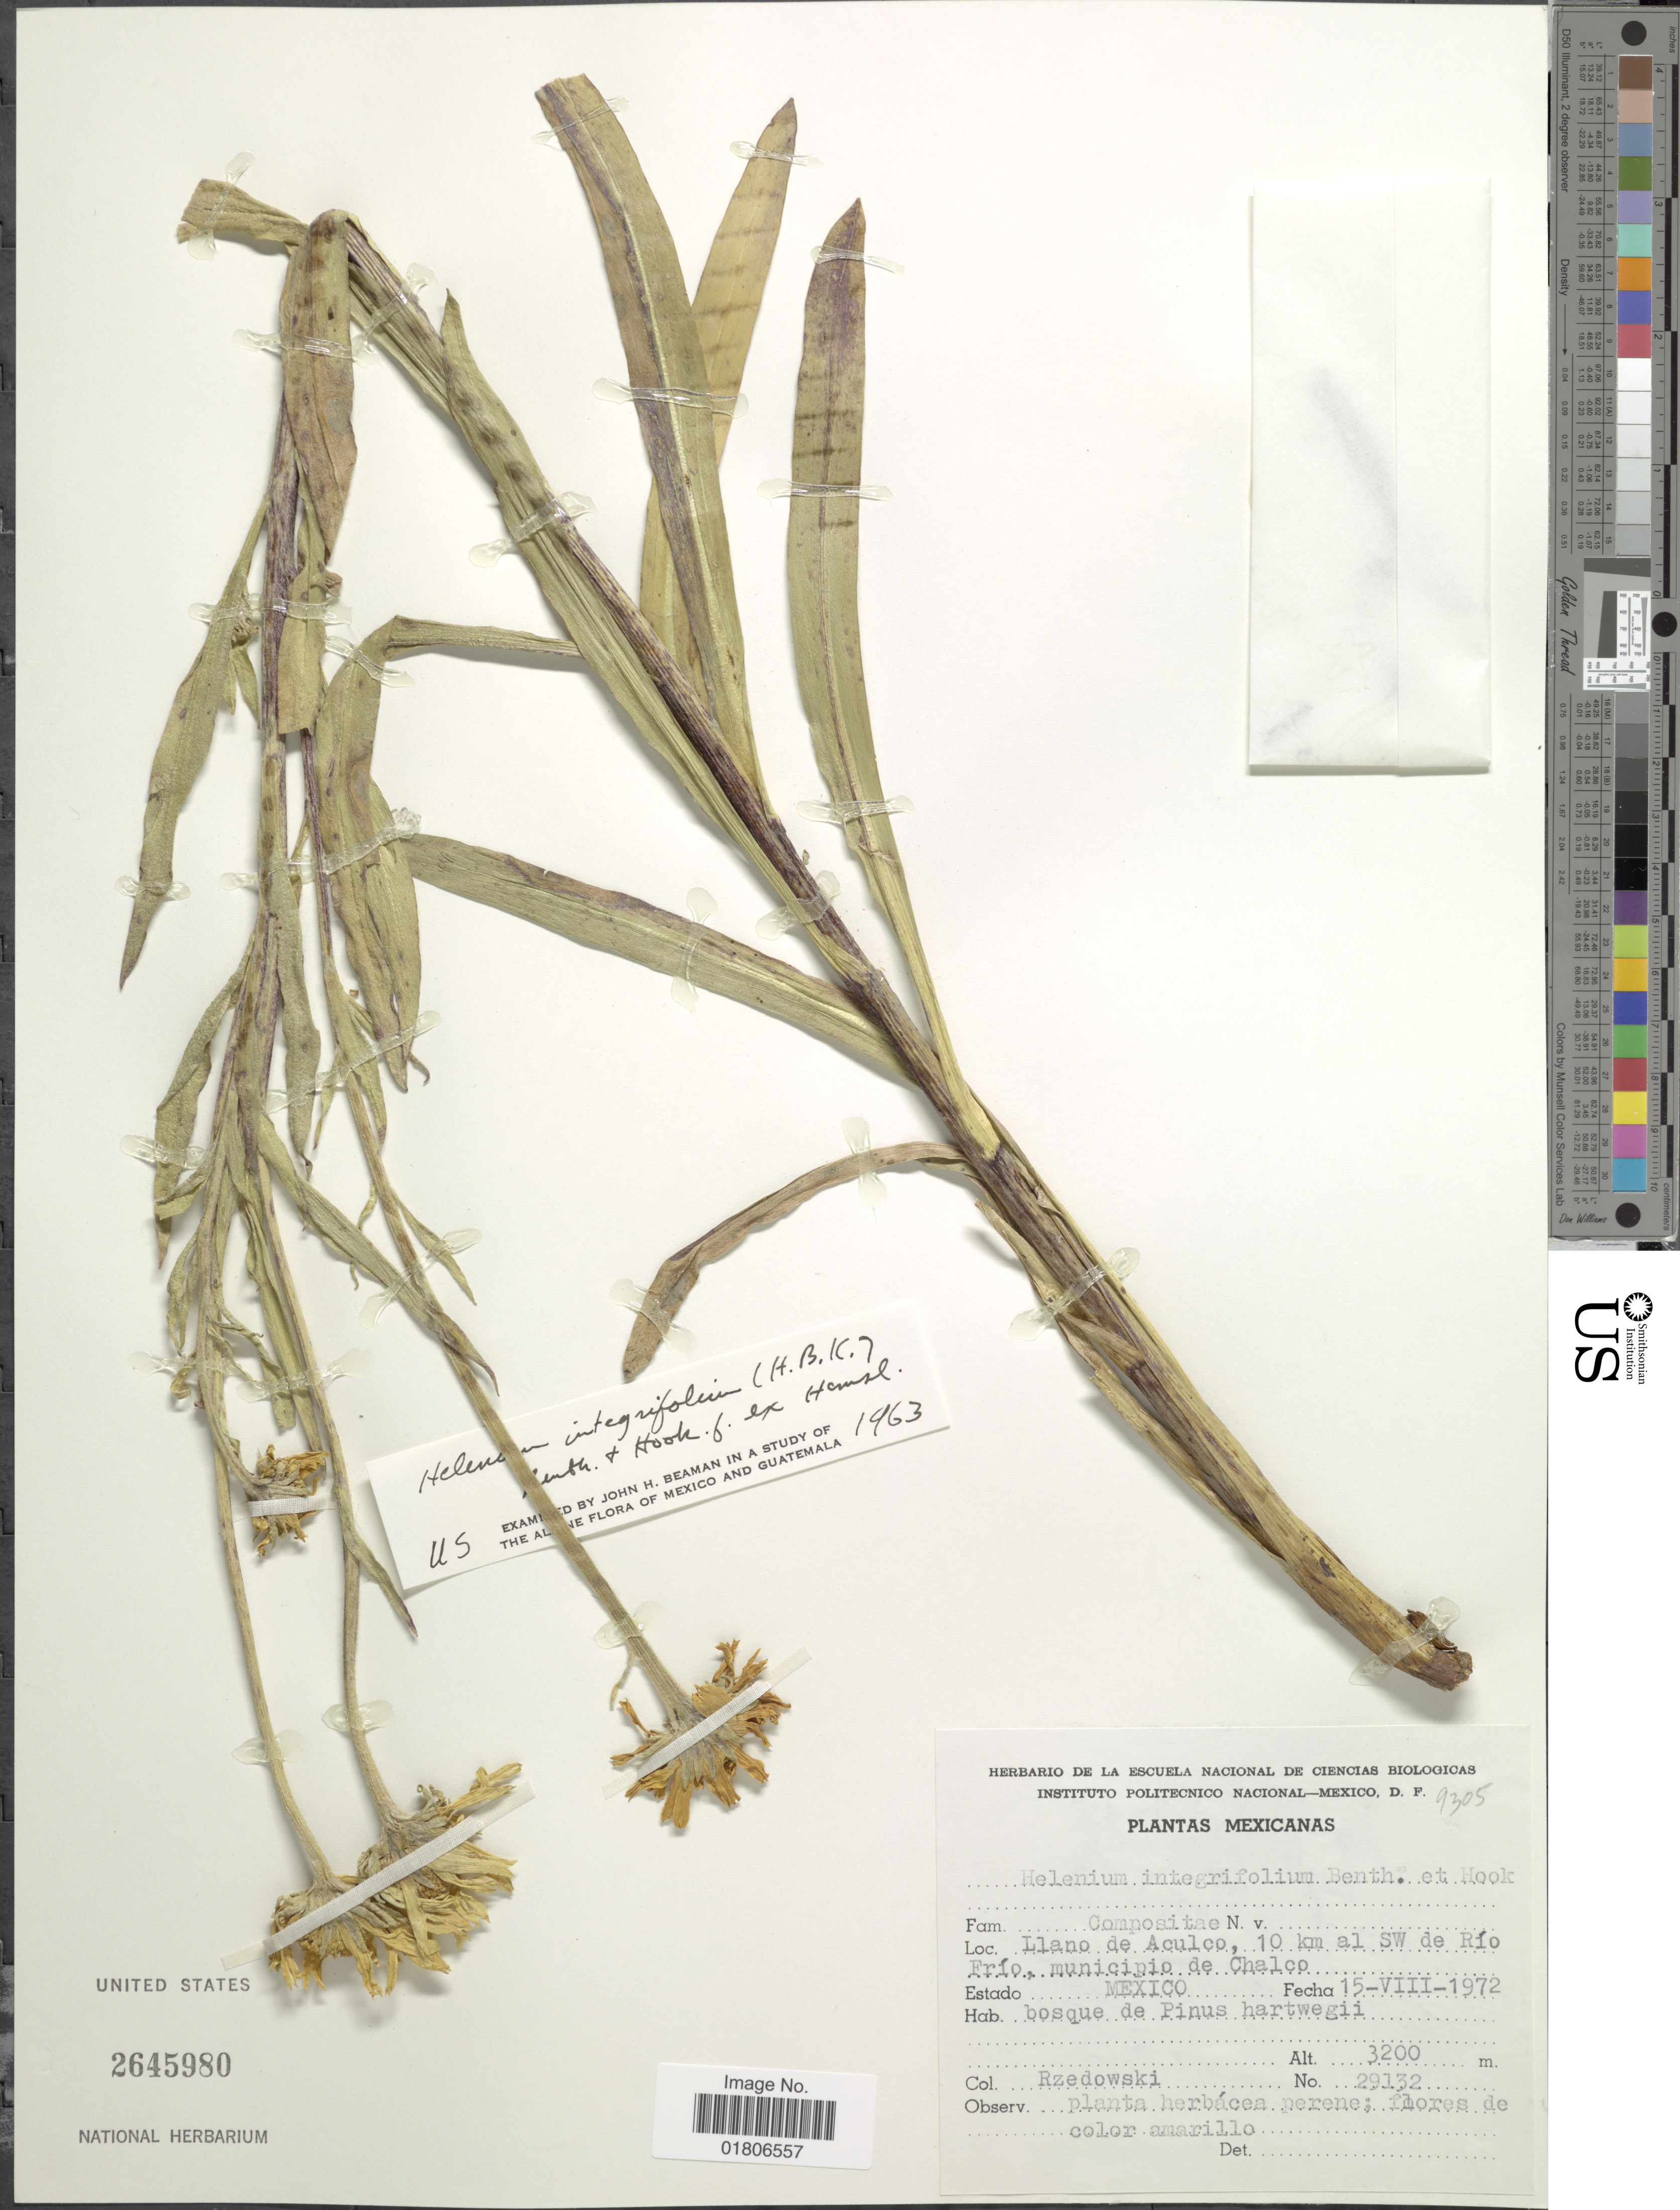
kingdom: Plantae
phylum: Tracheophyta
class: Magnoliopsida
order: Asterales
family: Asteraceae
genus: Helenium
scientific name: Helenium integrifolium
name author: Sessé & Moc.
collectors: Rzedowski, --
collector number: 29132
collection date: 1972-08-15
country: Mexico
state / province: México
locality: Llano de Aculco, 10 km al SW de Río Frío, municipio de Chalco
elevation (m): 3200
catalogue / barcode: US 2645980